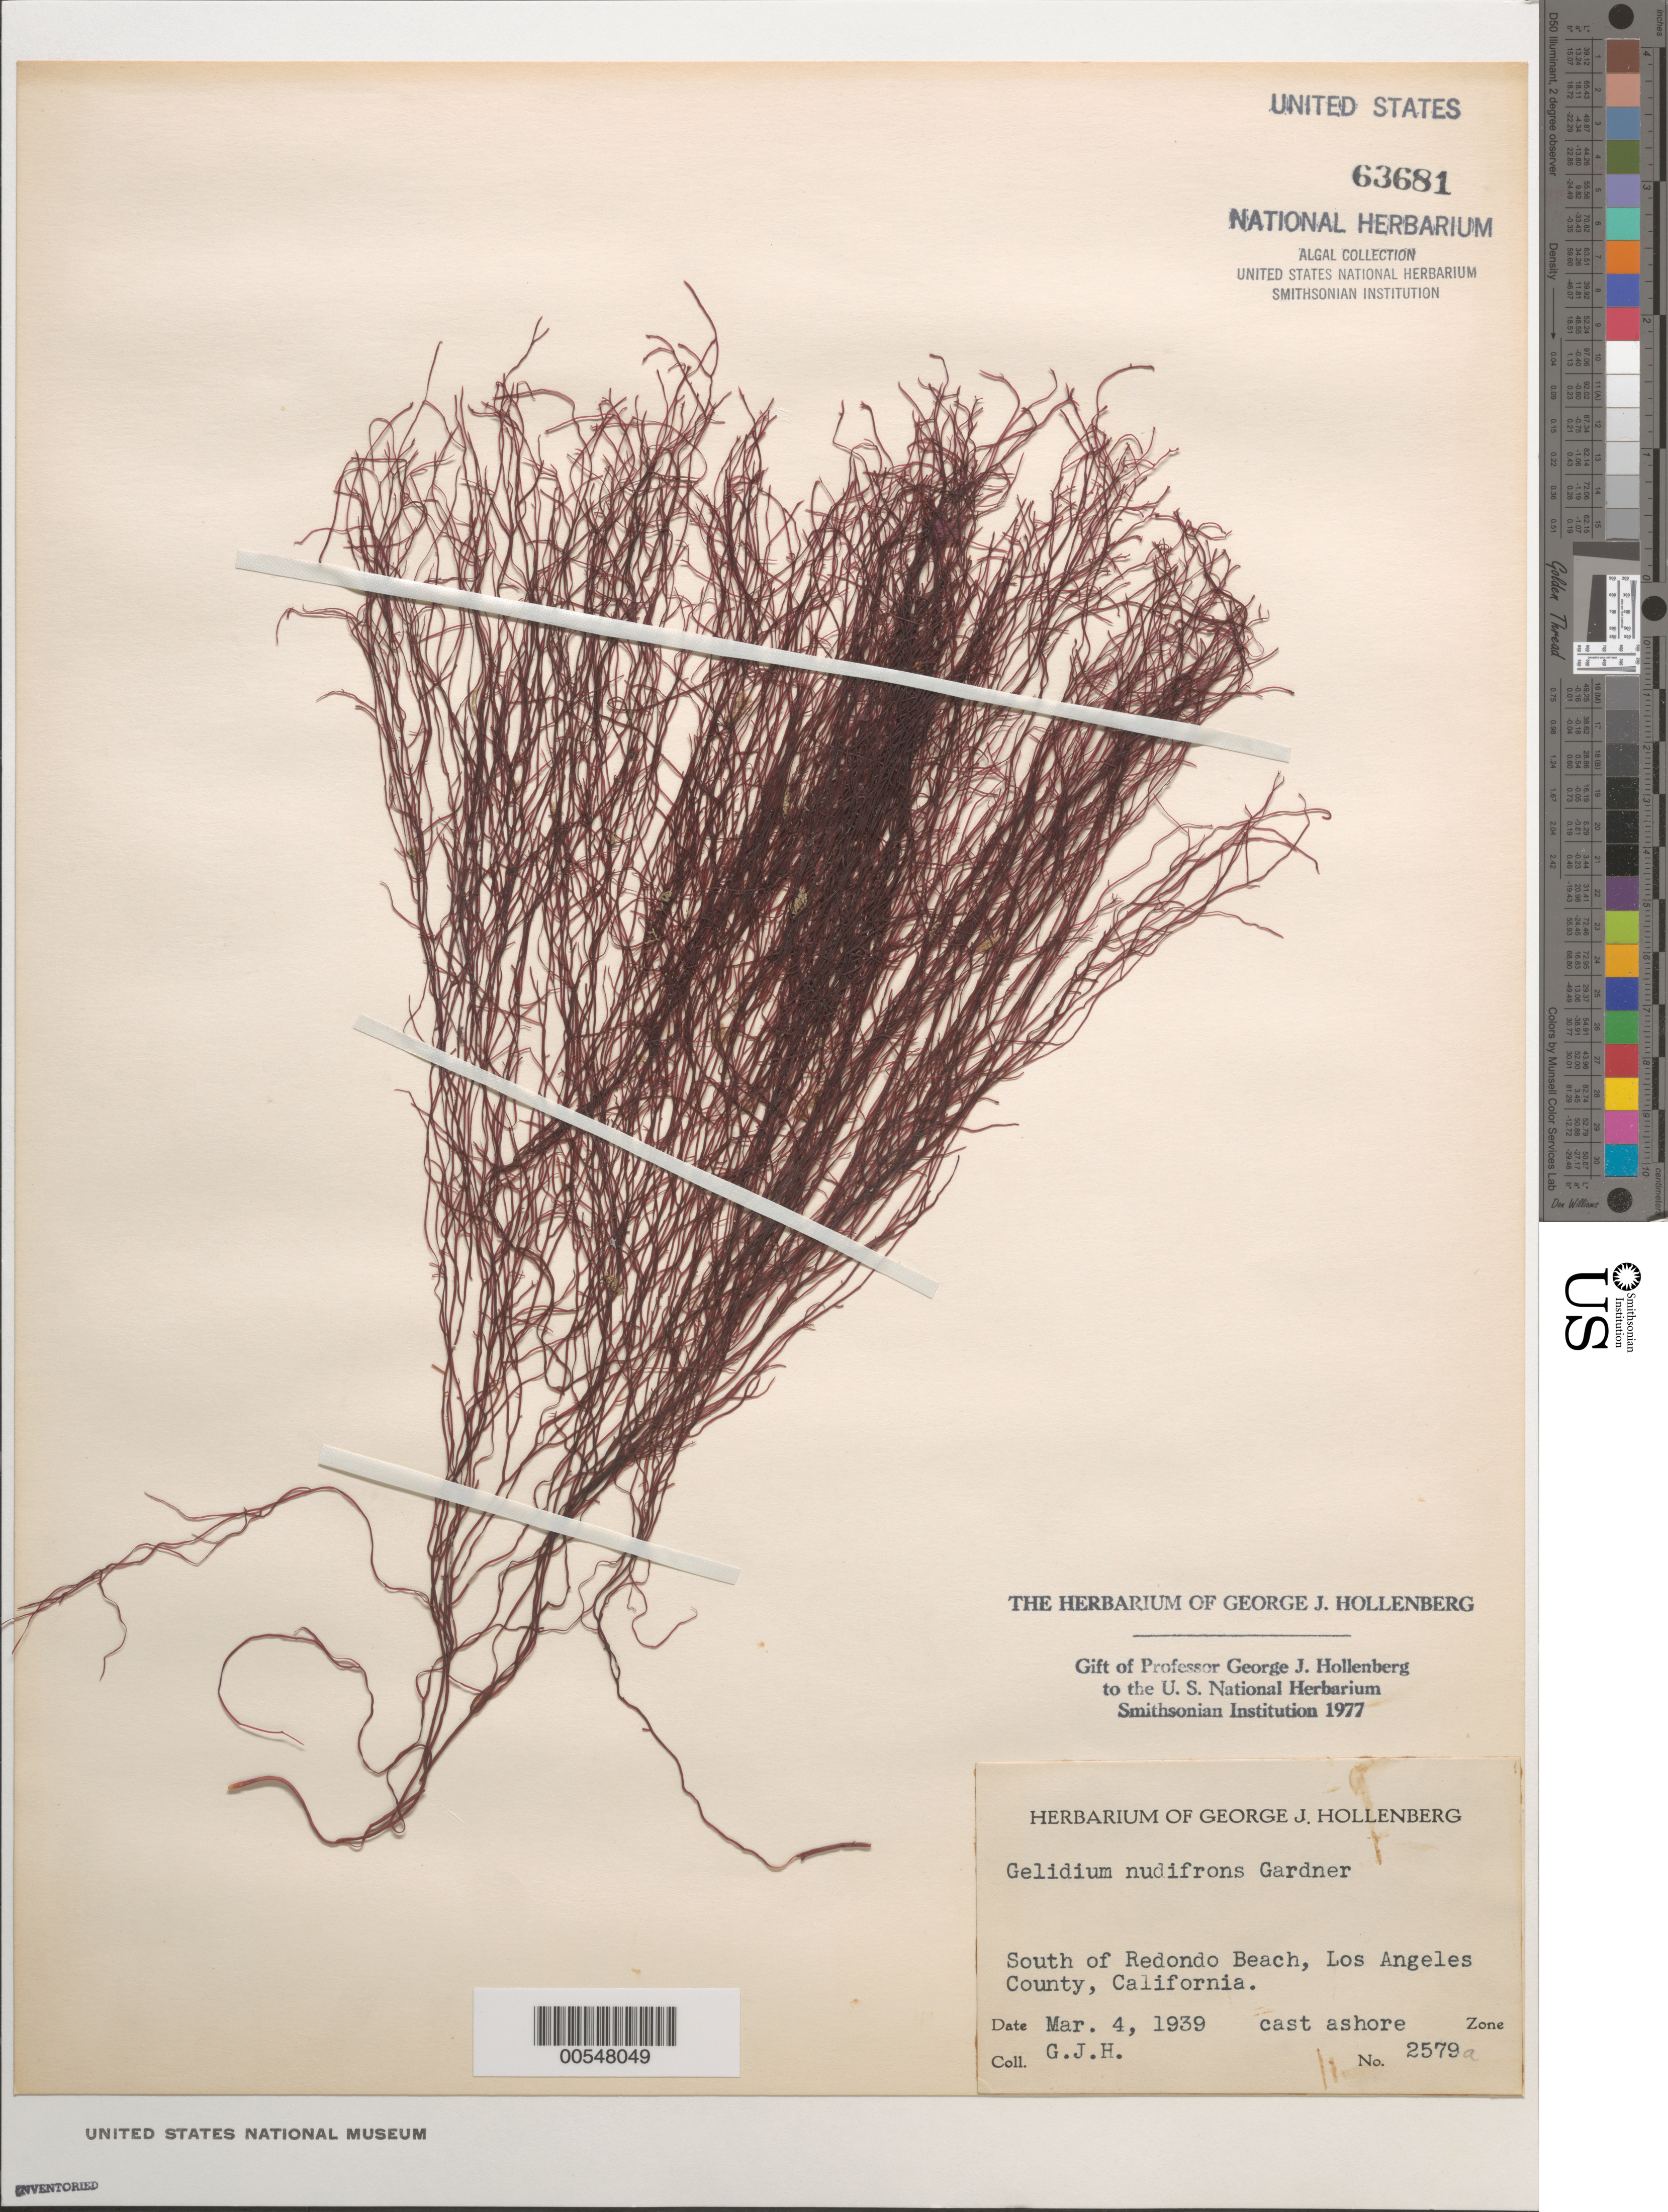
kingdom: Plantae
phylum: Rhodophyta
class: Florideophyceae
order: Gelidiales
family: Gelidiaceae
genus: Gelidium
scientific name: Gelidium nudifrons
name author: N.L. Gardner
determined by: Hollenberg, George J.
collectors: G. Hollenberg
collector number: GJH 2579a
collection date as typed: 04 Mar 1939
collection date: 1939-03-04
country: United States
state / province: California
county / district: Los Angeles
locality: South of Redondo Beach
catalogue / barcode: US 63681